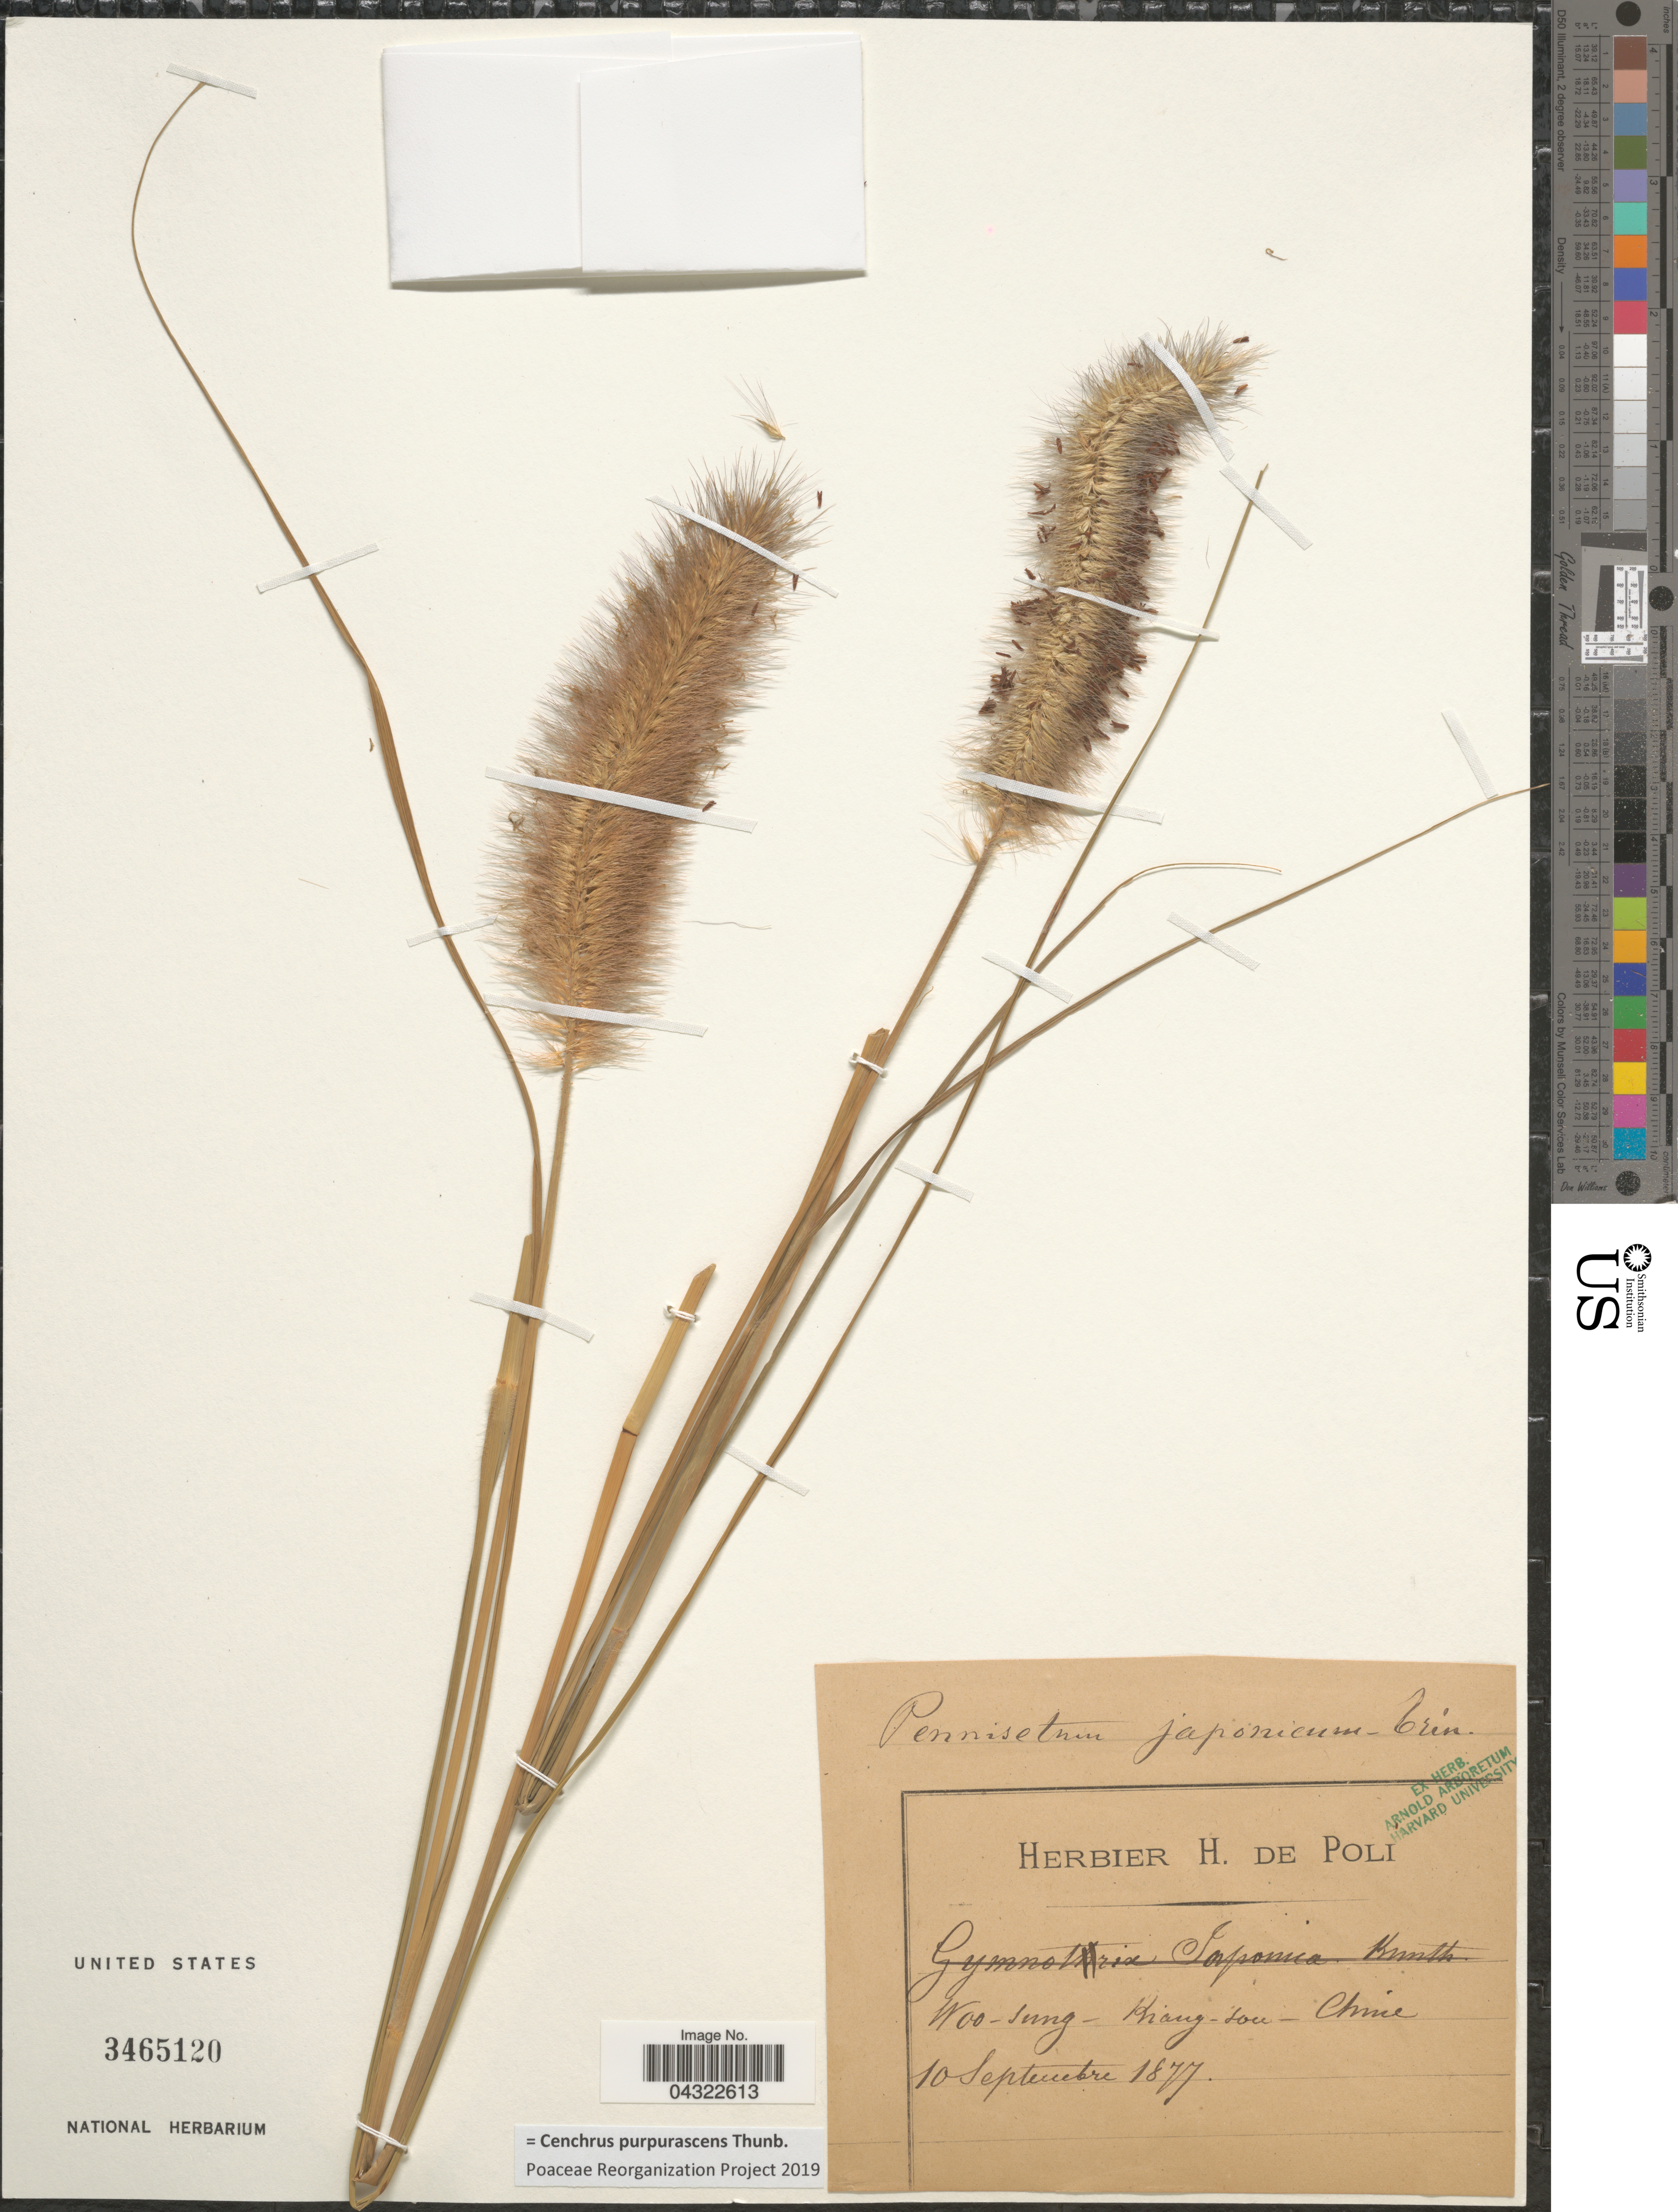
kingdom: Plantae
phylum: Tracheophyta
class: Liliopsida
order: Poales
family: Poaceae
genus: Cenchrus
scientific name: Cenchrus purpurascens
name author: Thunb.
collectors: ex herb. H. De Poli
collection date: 1877-09-10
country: China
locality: Woo-sung. Kiang-sou.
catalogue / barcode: US 3465120